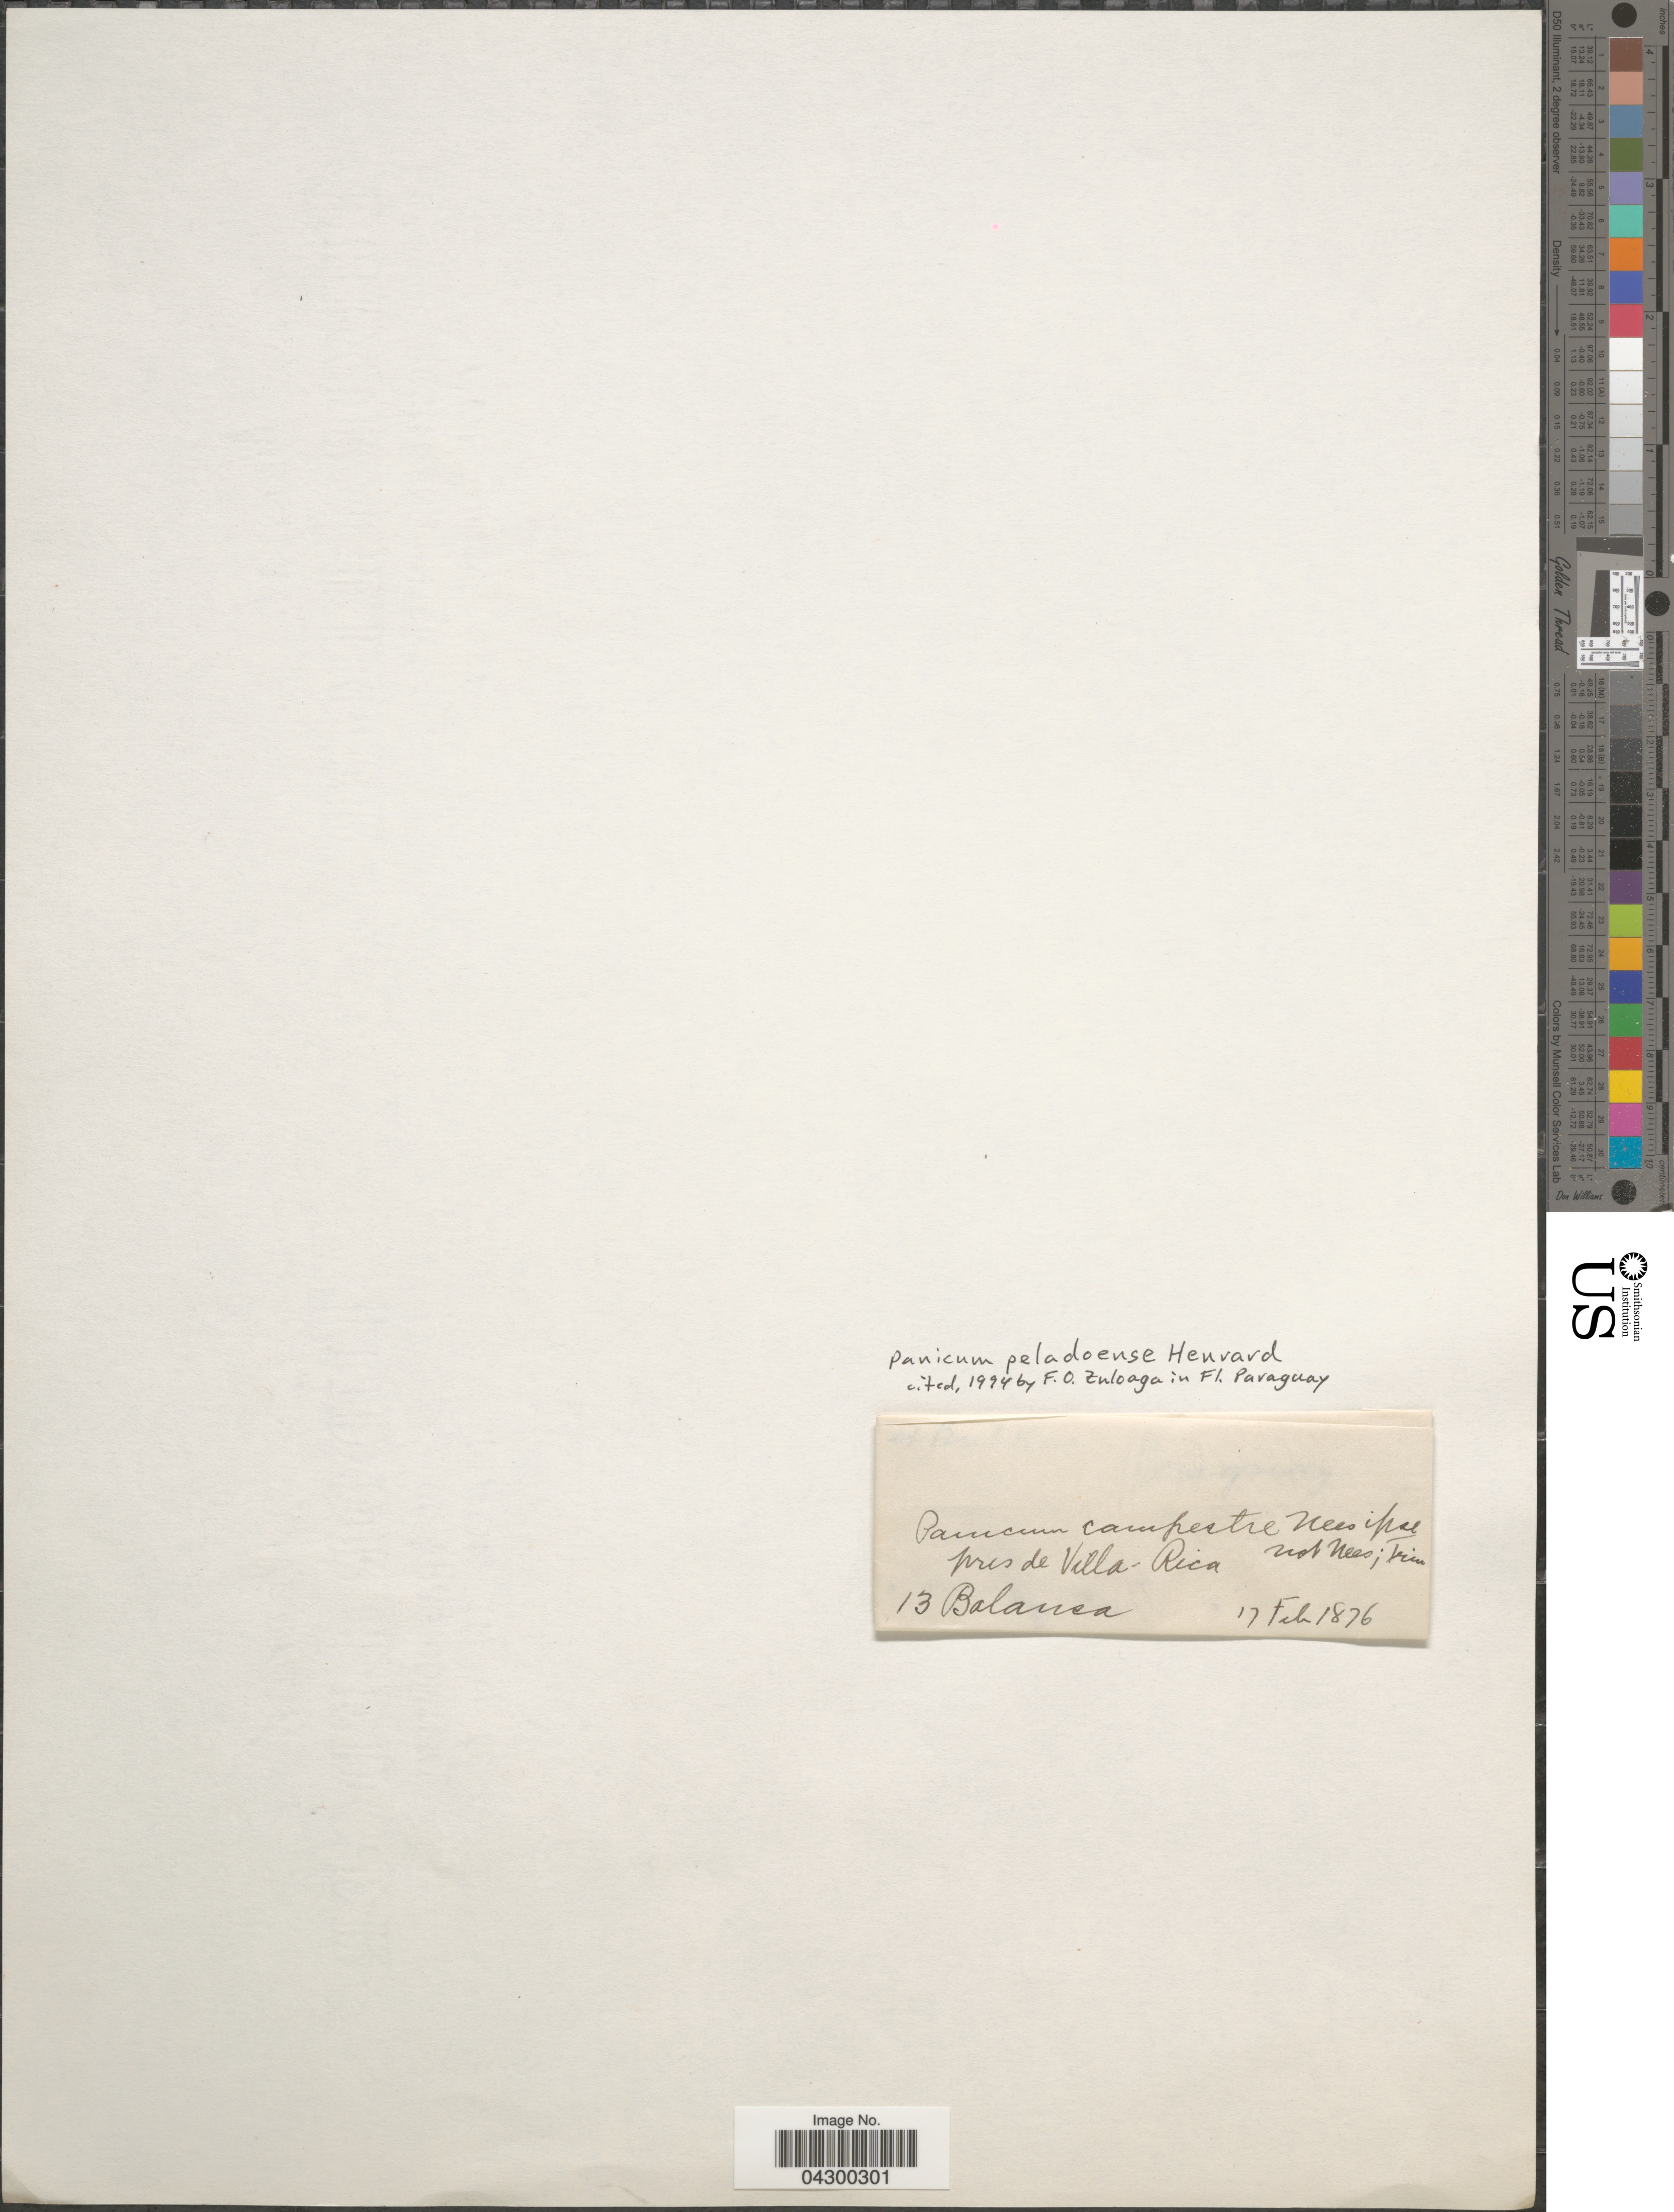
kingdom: Plantae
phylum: Tracheophyta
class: Liliopsida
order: Poales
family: Poaceae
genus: Panicum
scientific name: Panicum peladoense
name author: Henr.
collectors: -. Balansa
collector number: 13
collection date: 1876-02-17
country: Paraguay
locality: Pres de Villa-Rica.